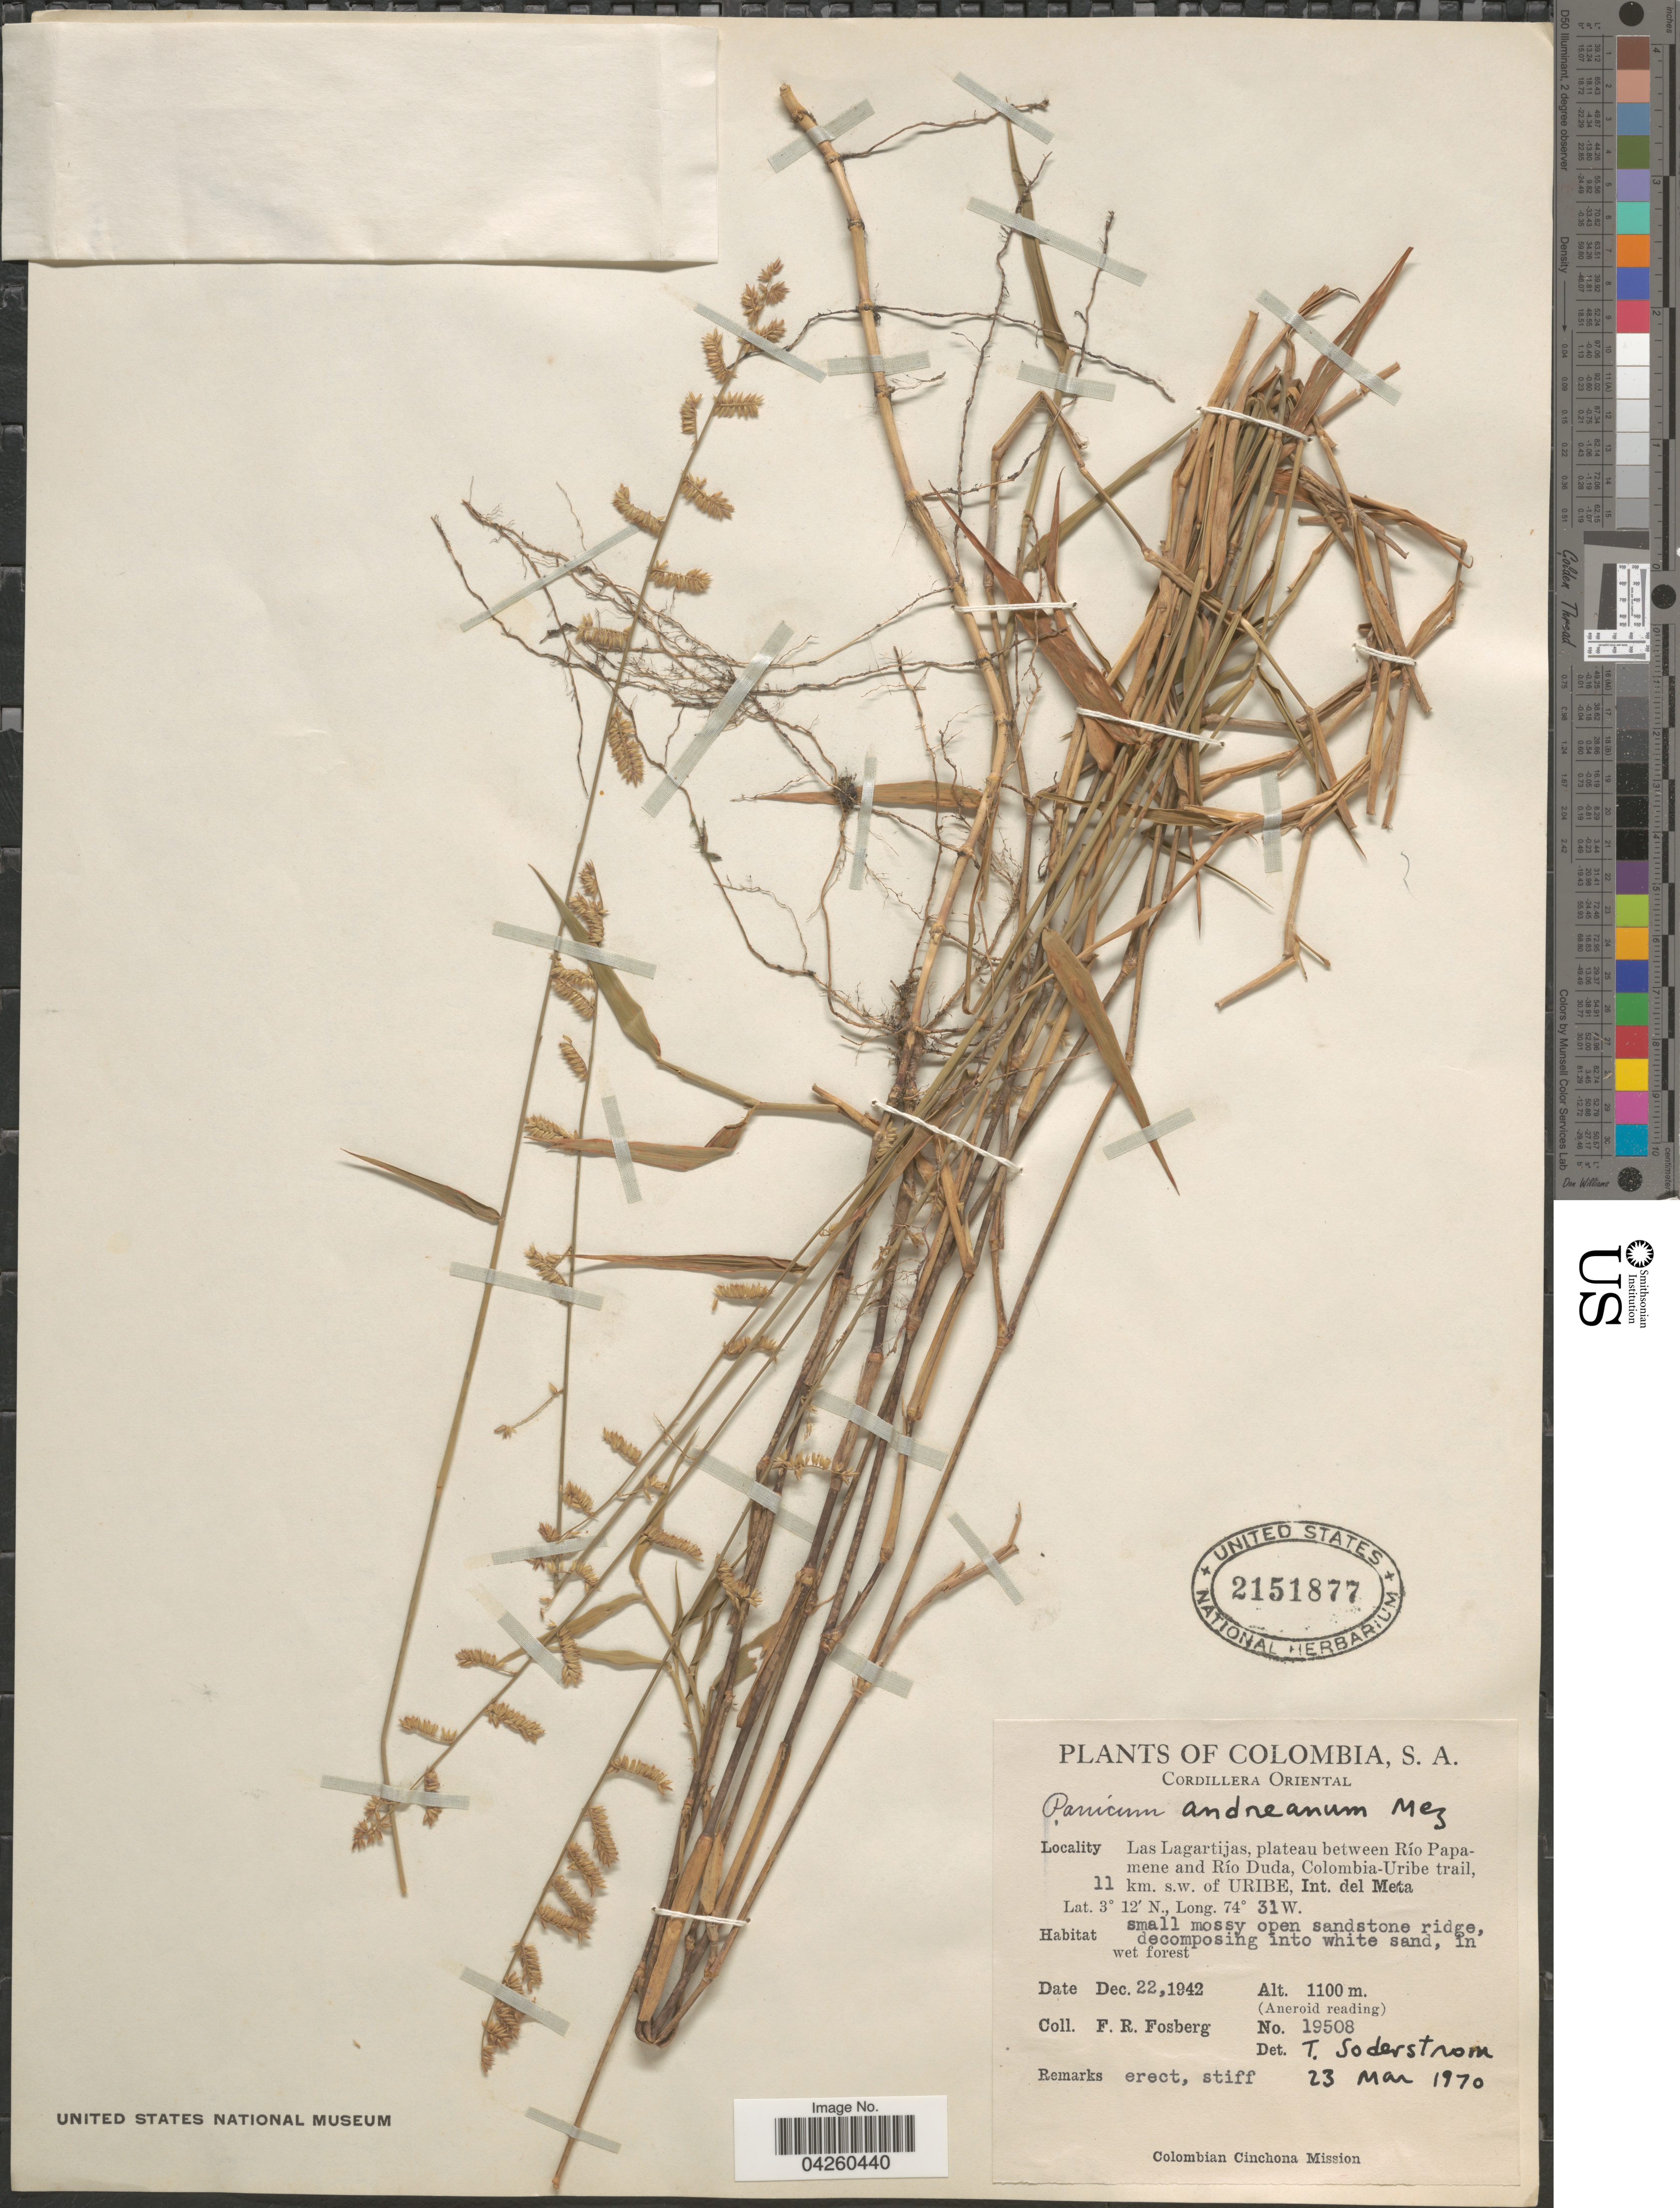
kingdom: Plantae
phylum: Tracheophyta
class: Liliopsida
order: Poales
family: Poaceae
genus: Ocellochloa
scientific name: Ocellochloa andreana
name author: (Mez) Zuloaga & Morrone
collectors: F. R. Fosberg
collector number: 19508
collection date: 1942-12-22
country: Colombia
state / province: Meta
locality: Cordillera Oriental. Las Lagartijas, plateau between Río Papamene and Río Duda, Colombia-Uribe trail, 11 km. s. w. of Uribe, Int. del Meta.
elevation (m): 1100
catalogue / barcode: US 2151877